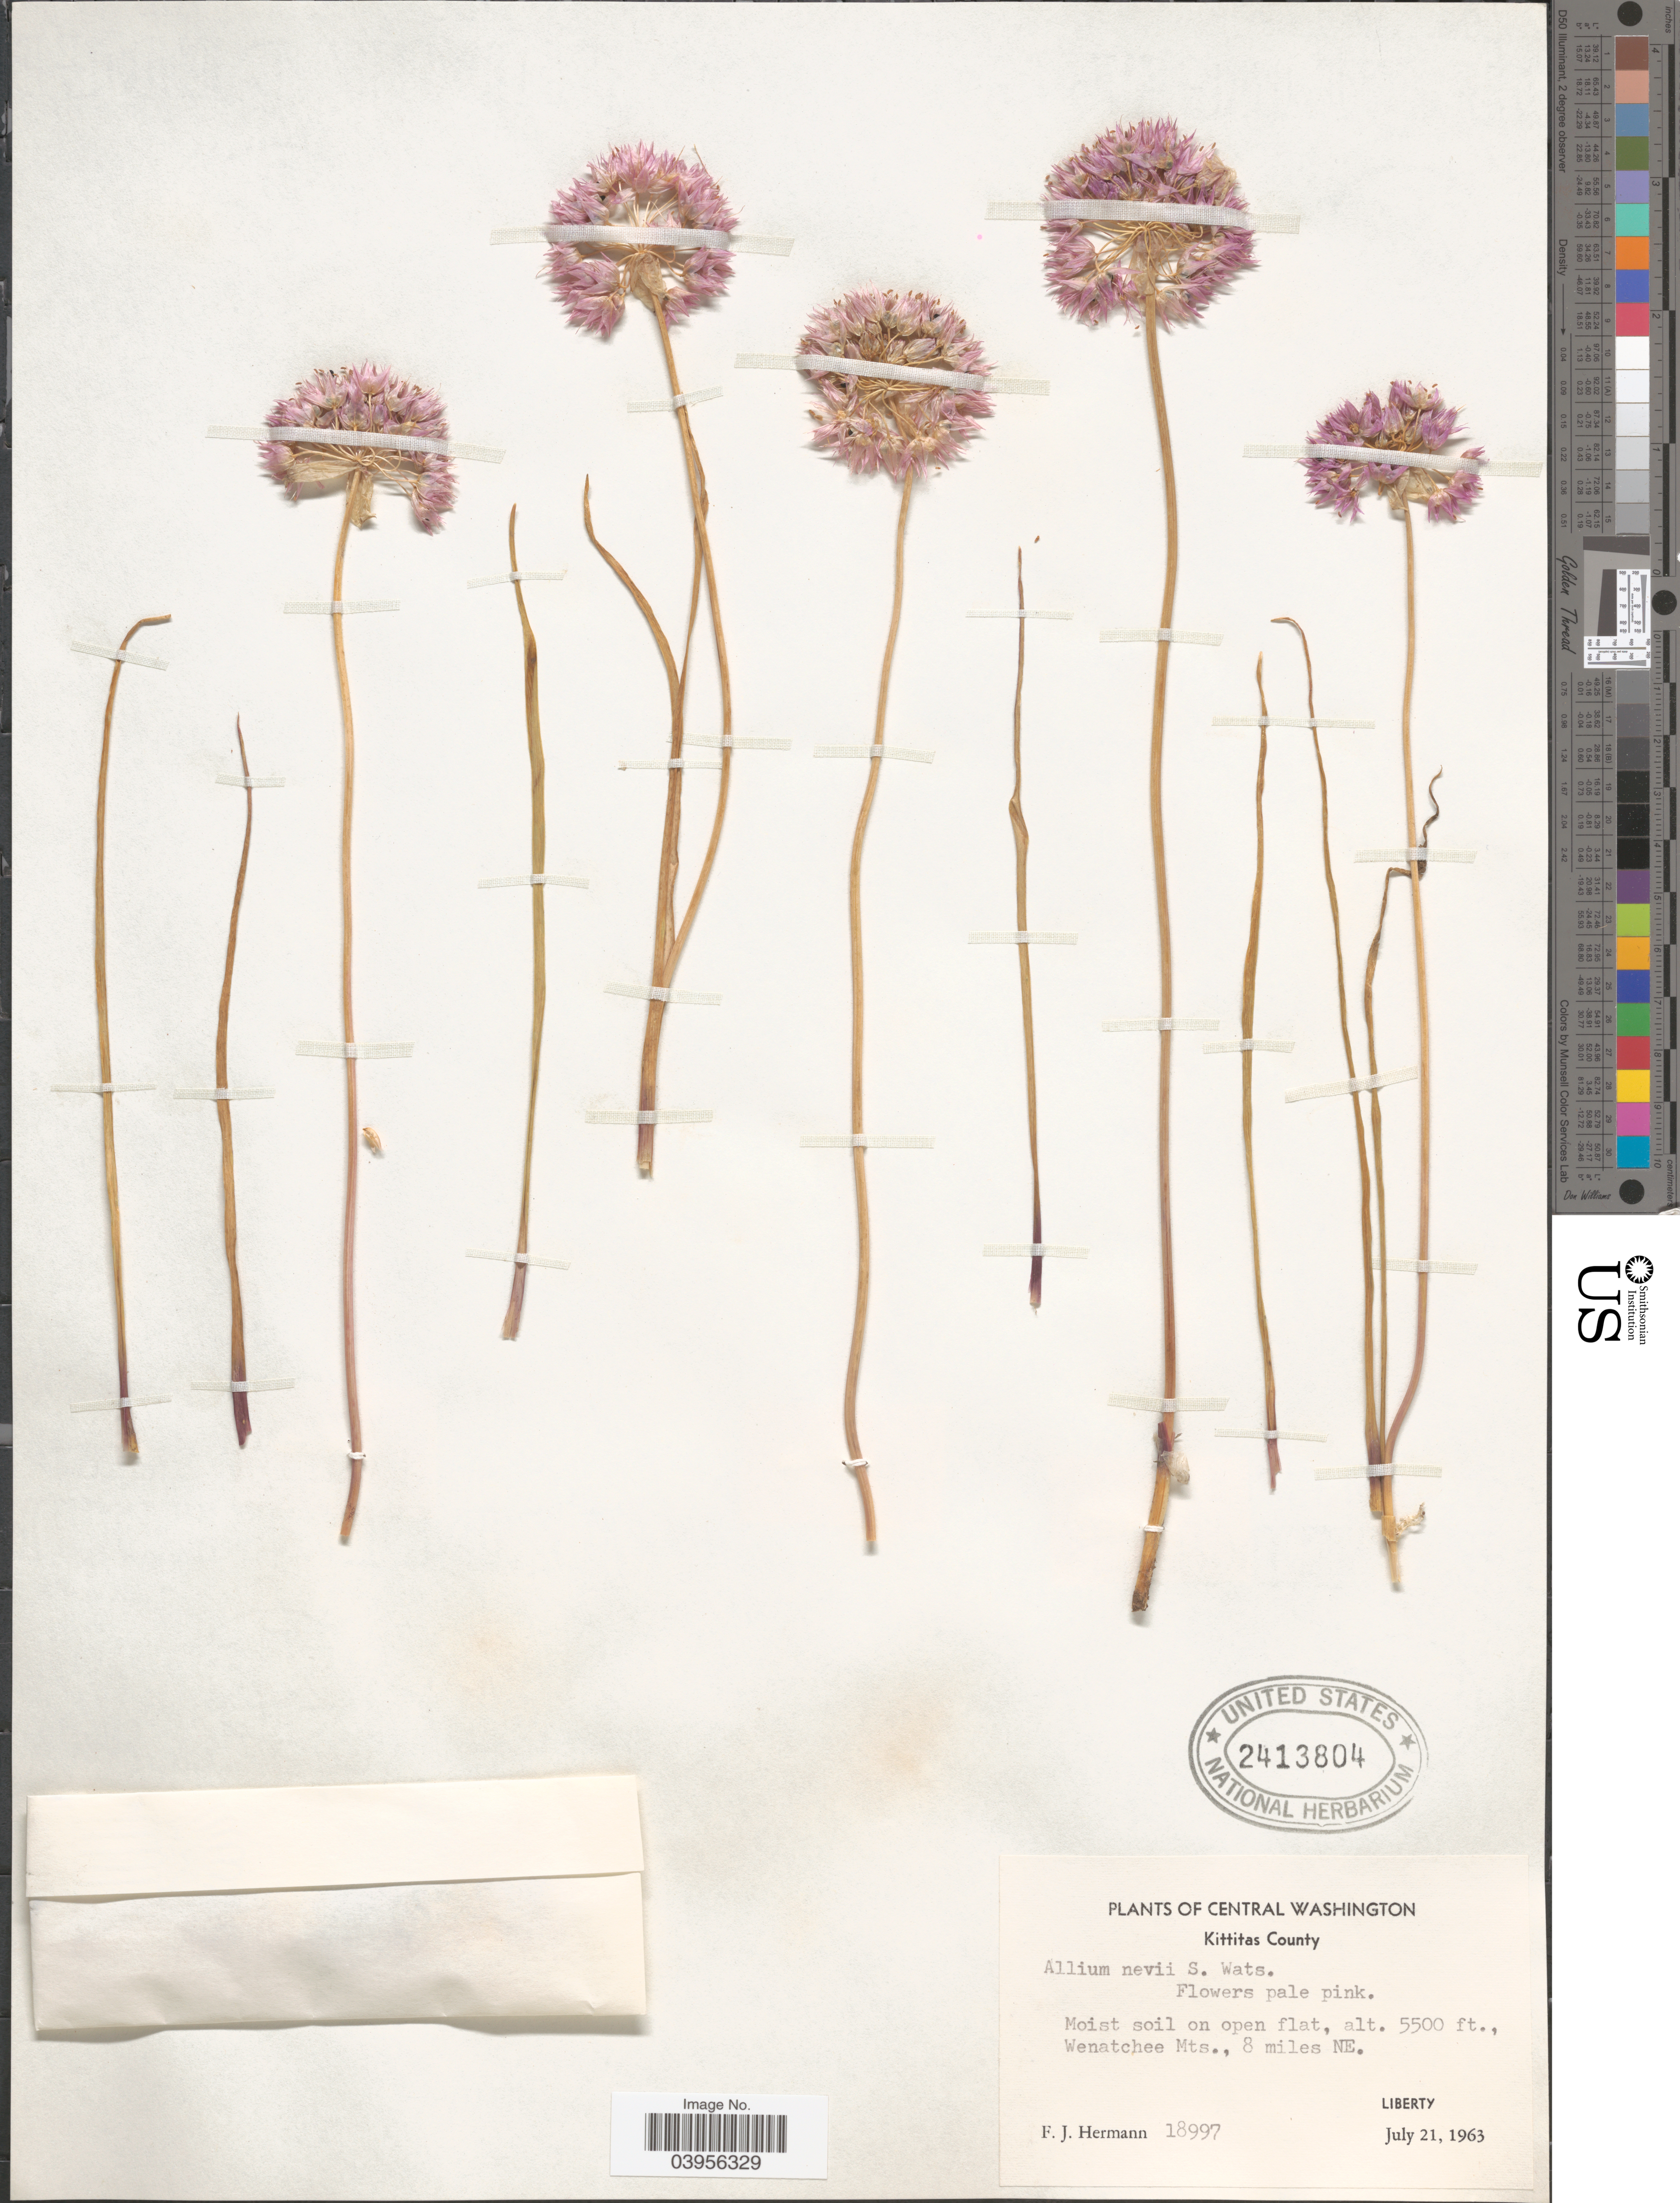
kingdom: Plantae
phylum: Tracheophyta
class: Liliopsida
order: Asparagales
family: Amaryllidaceae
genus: Allium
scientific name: Allium nevii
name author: S. Watson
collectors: F. J. Hermann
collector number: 18997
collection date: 1963-07-21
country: United States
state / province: Washington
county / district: Kittitas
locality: Central Washington. Kittitas County. Wenatchee Mts., 8 miles NE. Liberty.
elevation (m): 1676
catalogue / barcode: US 2413804